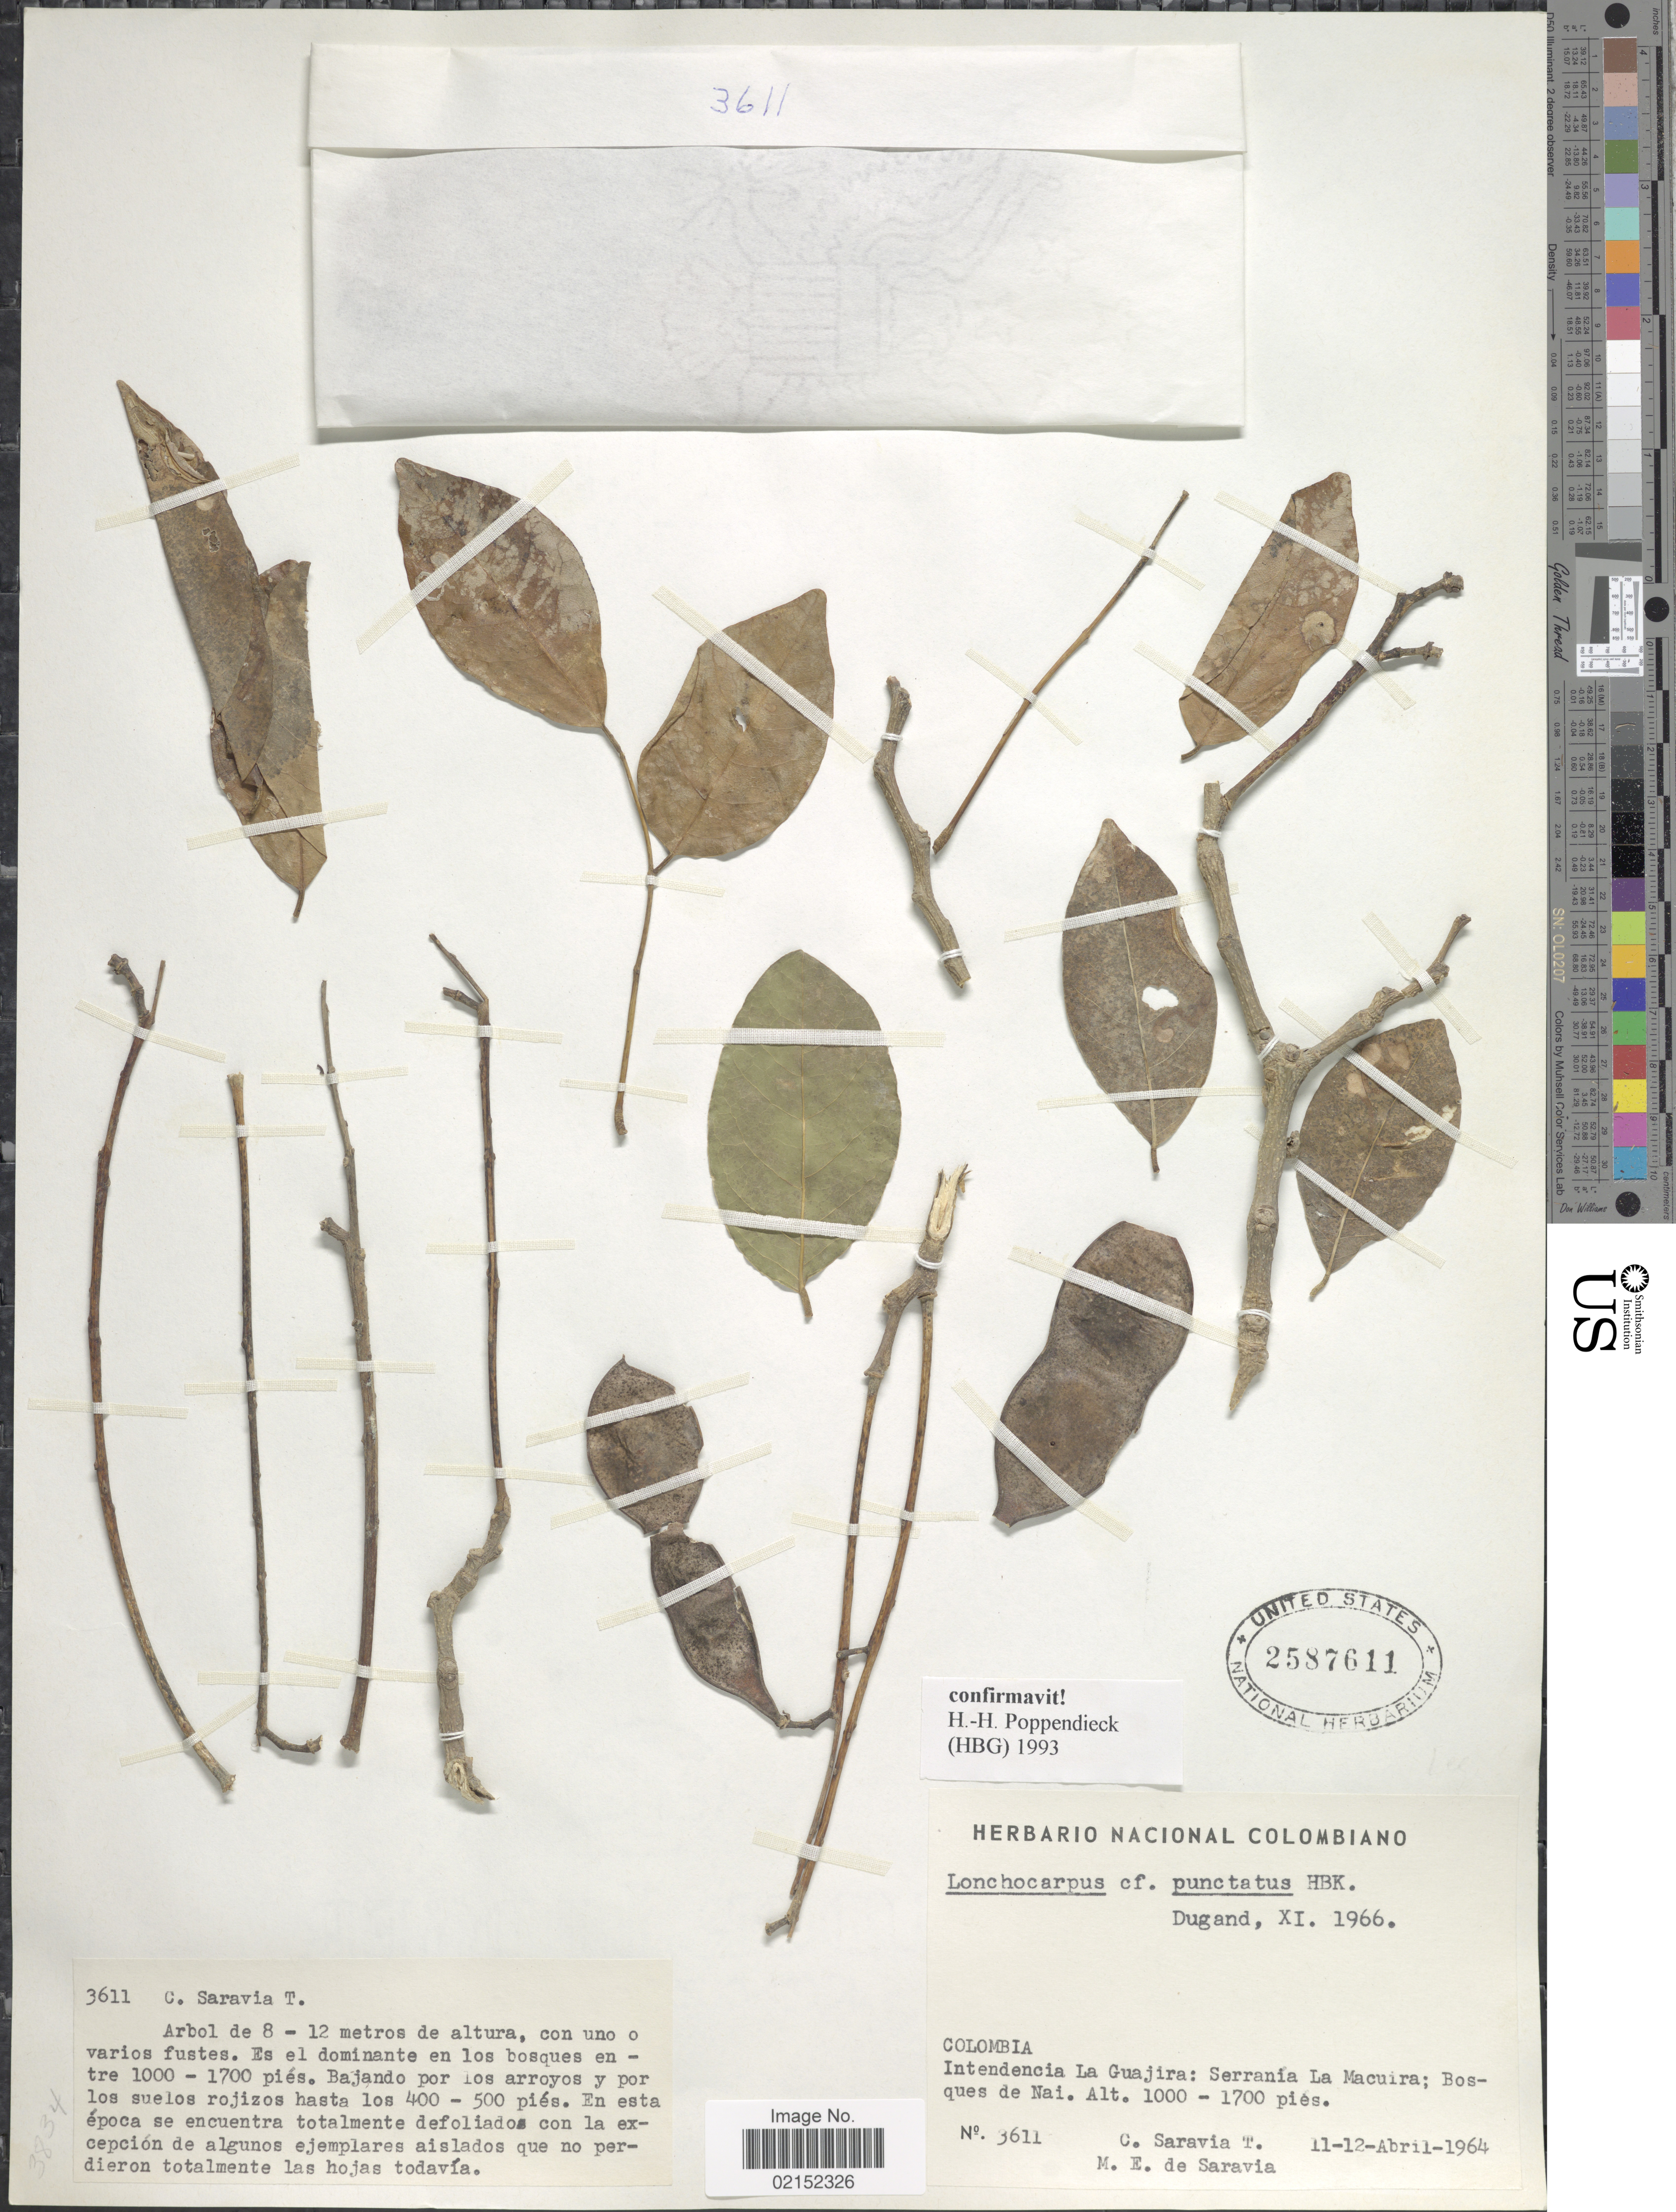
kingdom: Plantae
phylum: Tracheophyta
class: Magnoliopsida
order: Fabales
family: Fabaceae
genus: Lonchocarpus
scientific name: Lonchocarpus punctatus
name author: Kunth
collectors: C. Saravia T. & M. E. Saravia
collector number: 3611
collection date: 1964-04-11/1964-04-12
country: Colombia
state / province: La Guajira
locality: Intendencia La Guajira: Serrania La Macuira; Bosques de Nai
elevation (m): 305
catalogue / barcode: US 2587611